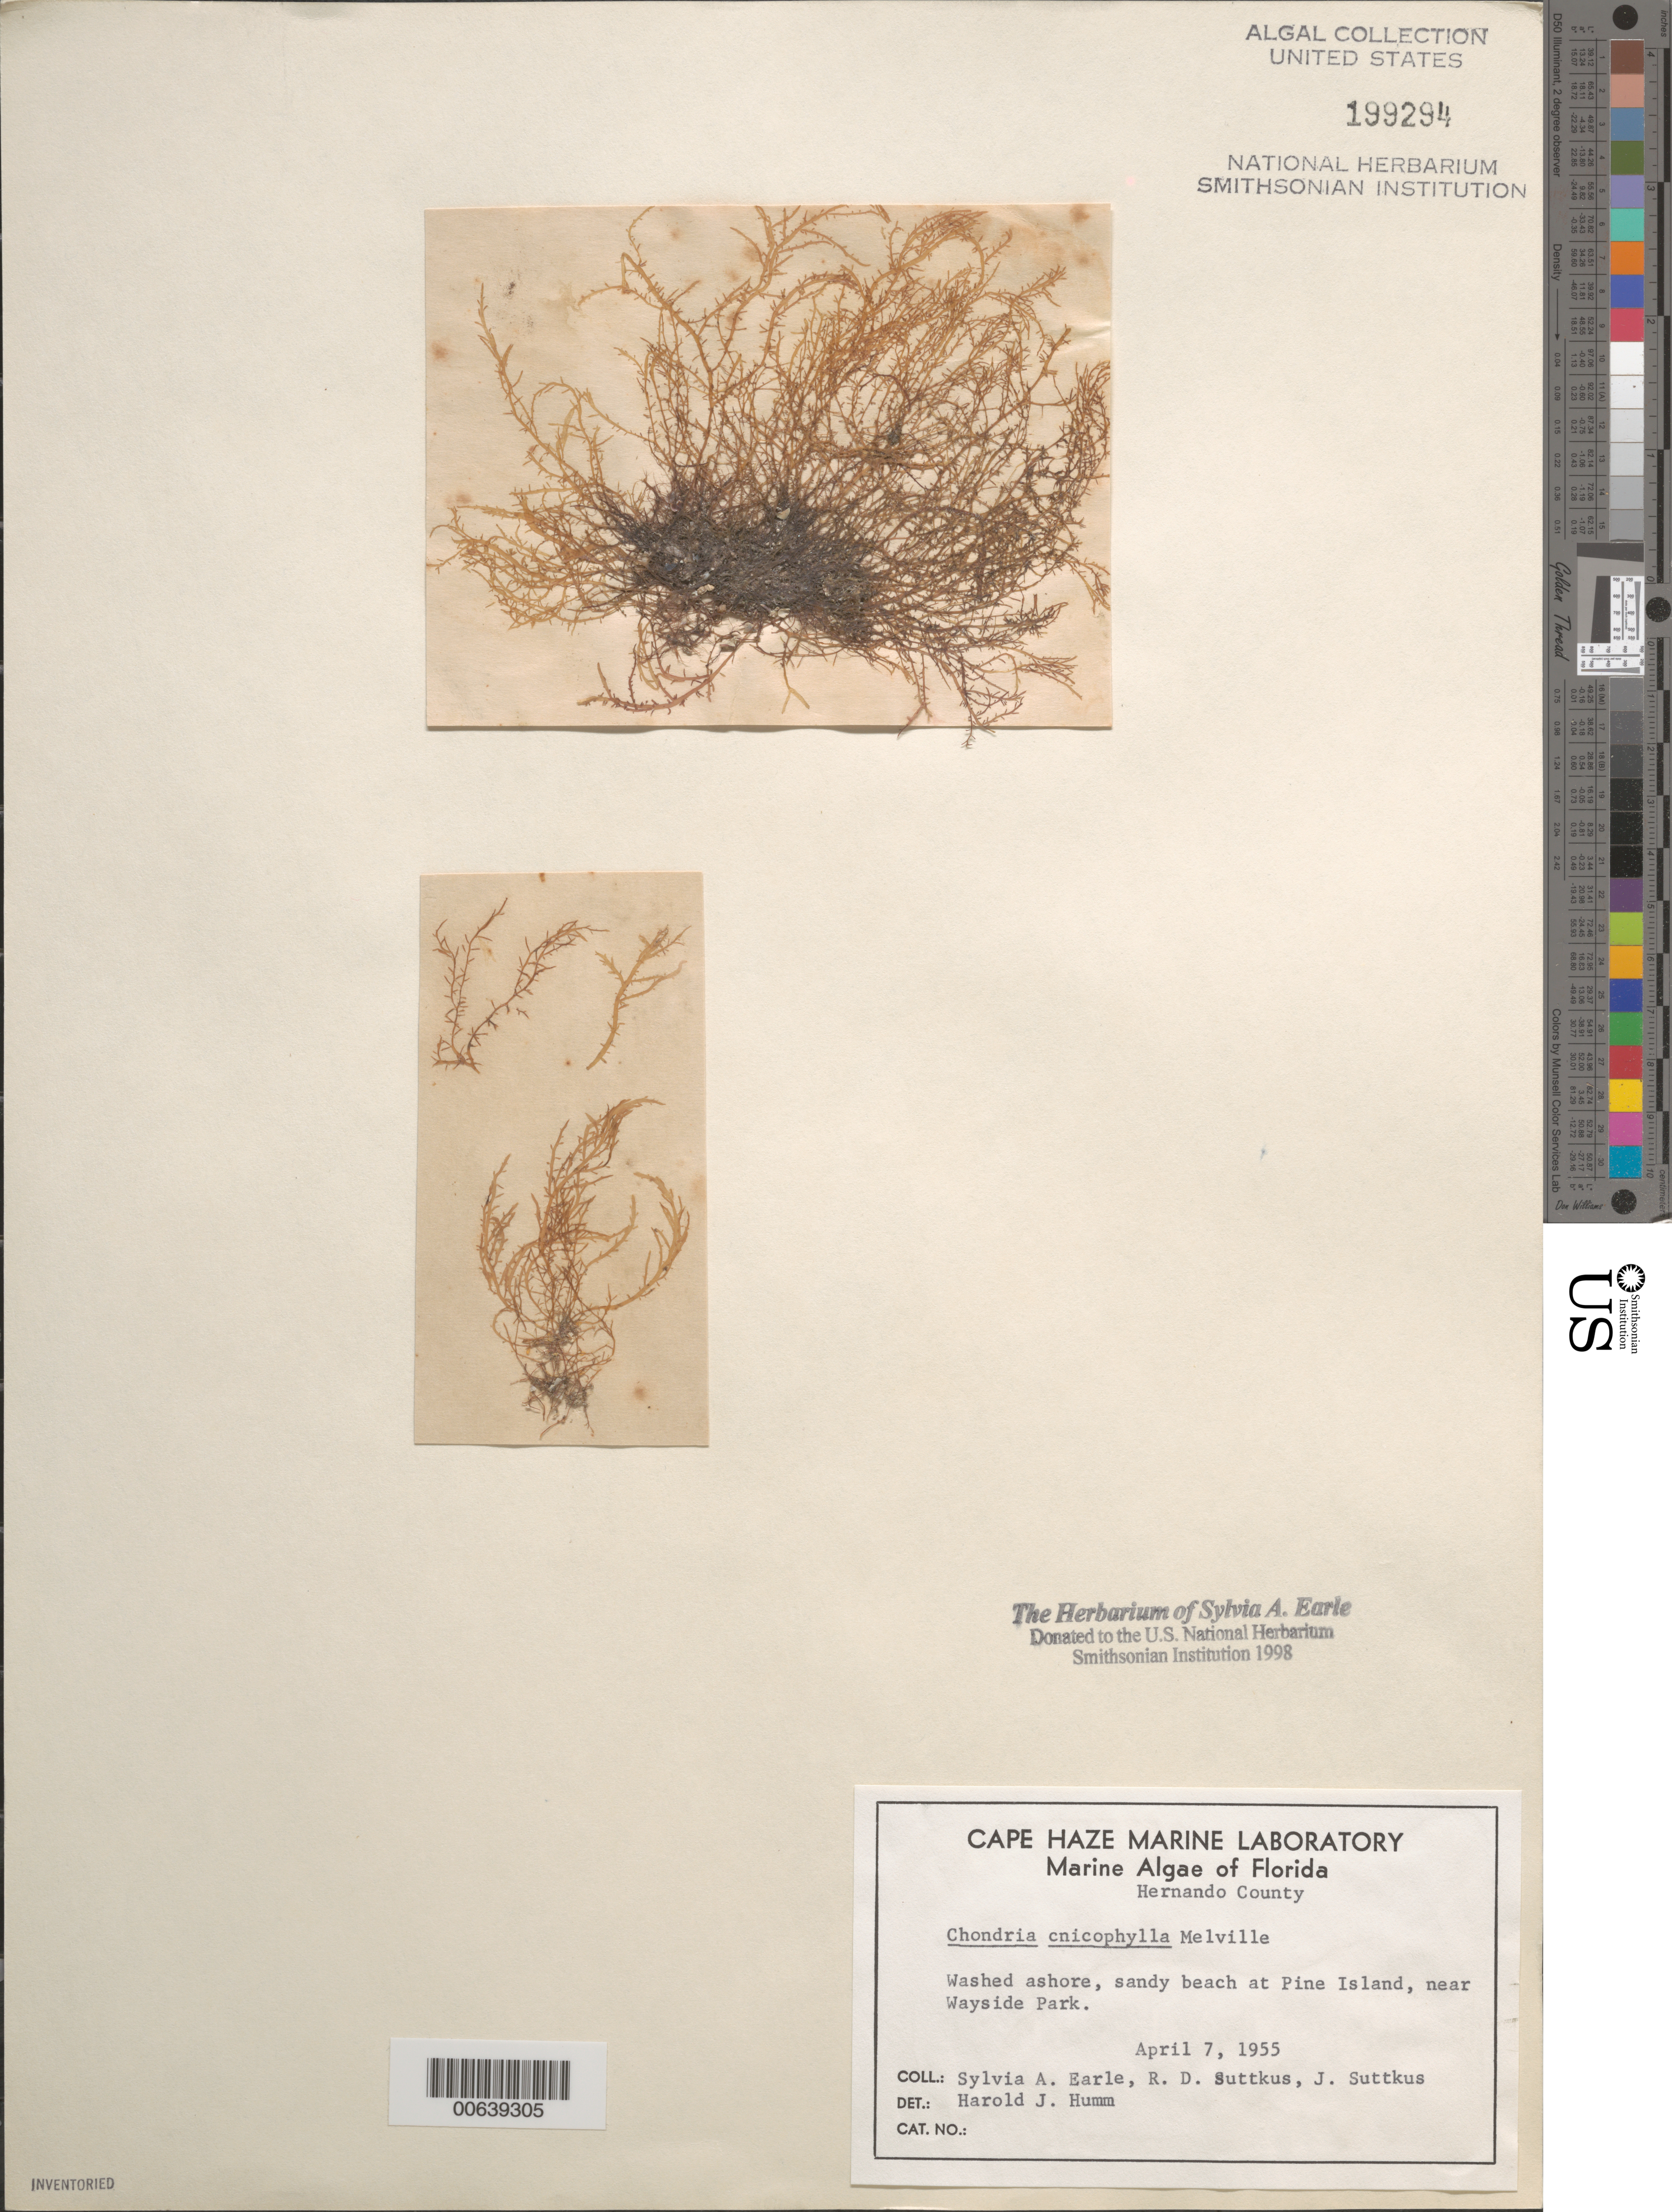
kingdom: Plantae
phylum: Rhodophyta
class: Florideophyceae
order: Ceramiales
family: Rhodomelaceae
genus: Chondria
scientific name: Chondria cnicophylla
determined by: Humm, Harold J.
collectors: S. A. Earle, R. Suttkus & J. Suttkus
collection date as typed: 07 Apr 1955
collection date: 1955-04-07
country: United States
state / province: Florida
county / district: Hernando County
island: Pine Island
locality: Near Wayside Park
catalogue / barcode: US 199294